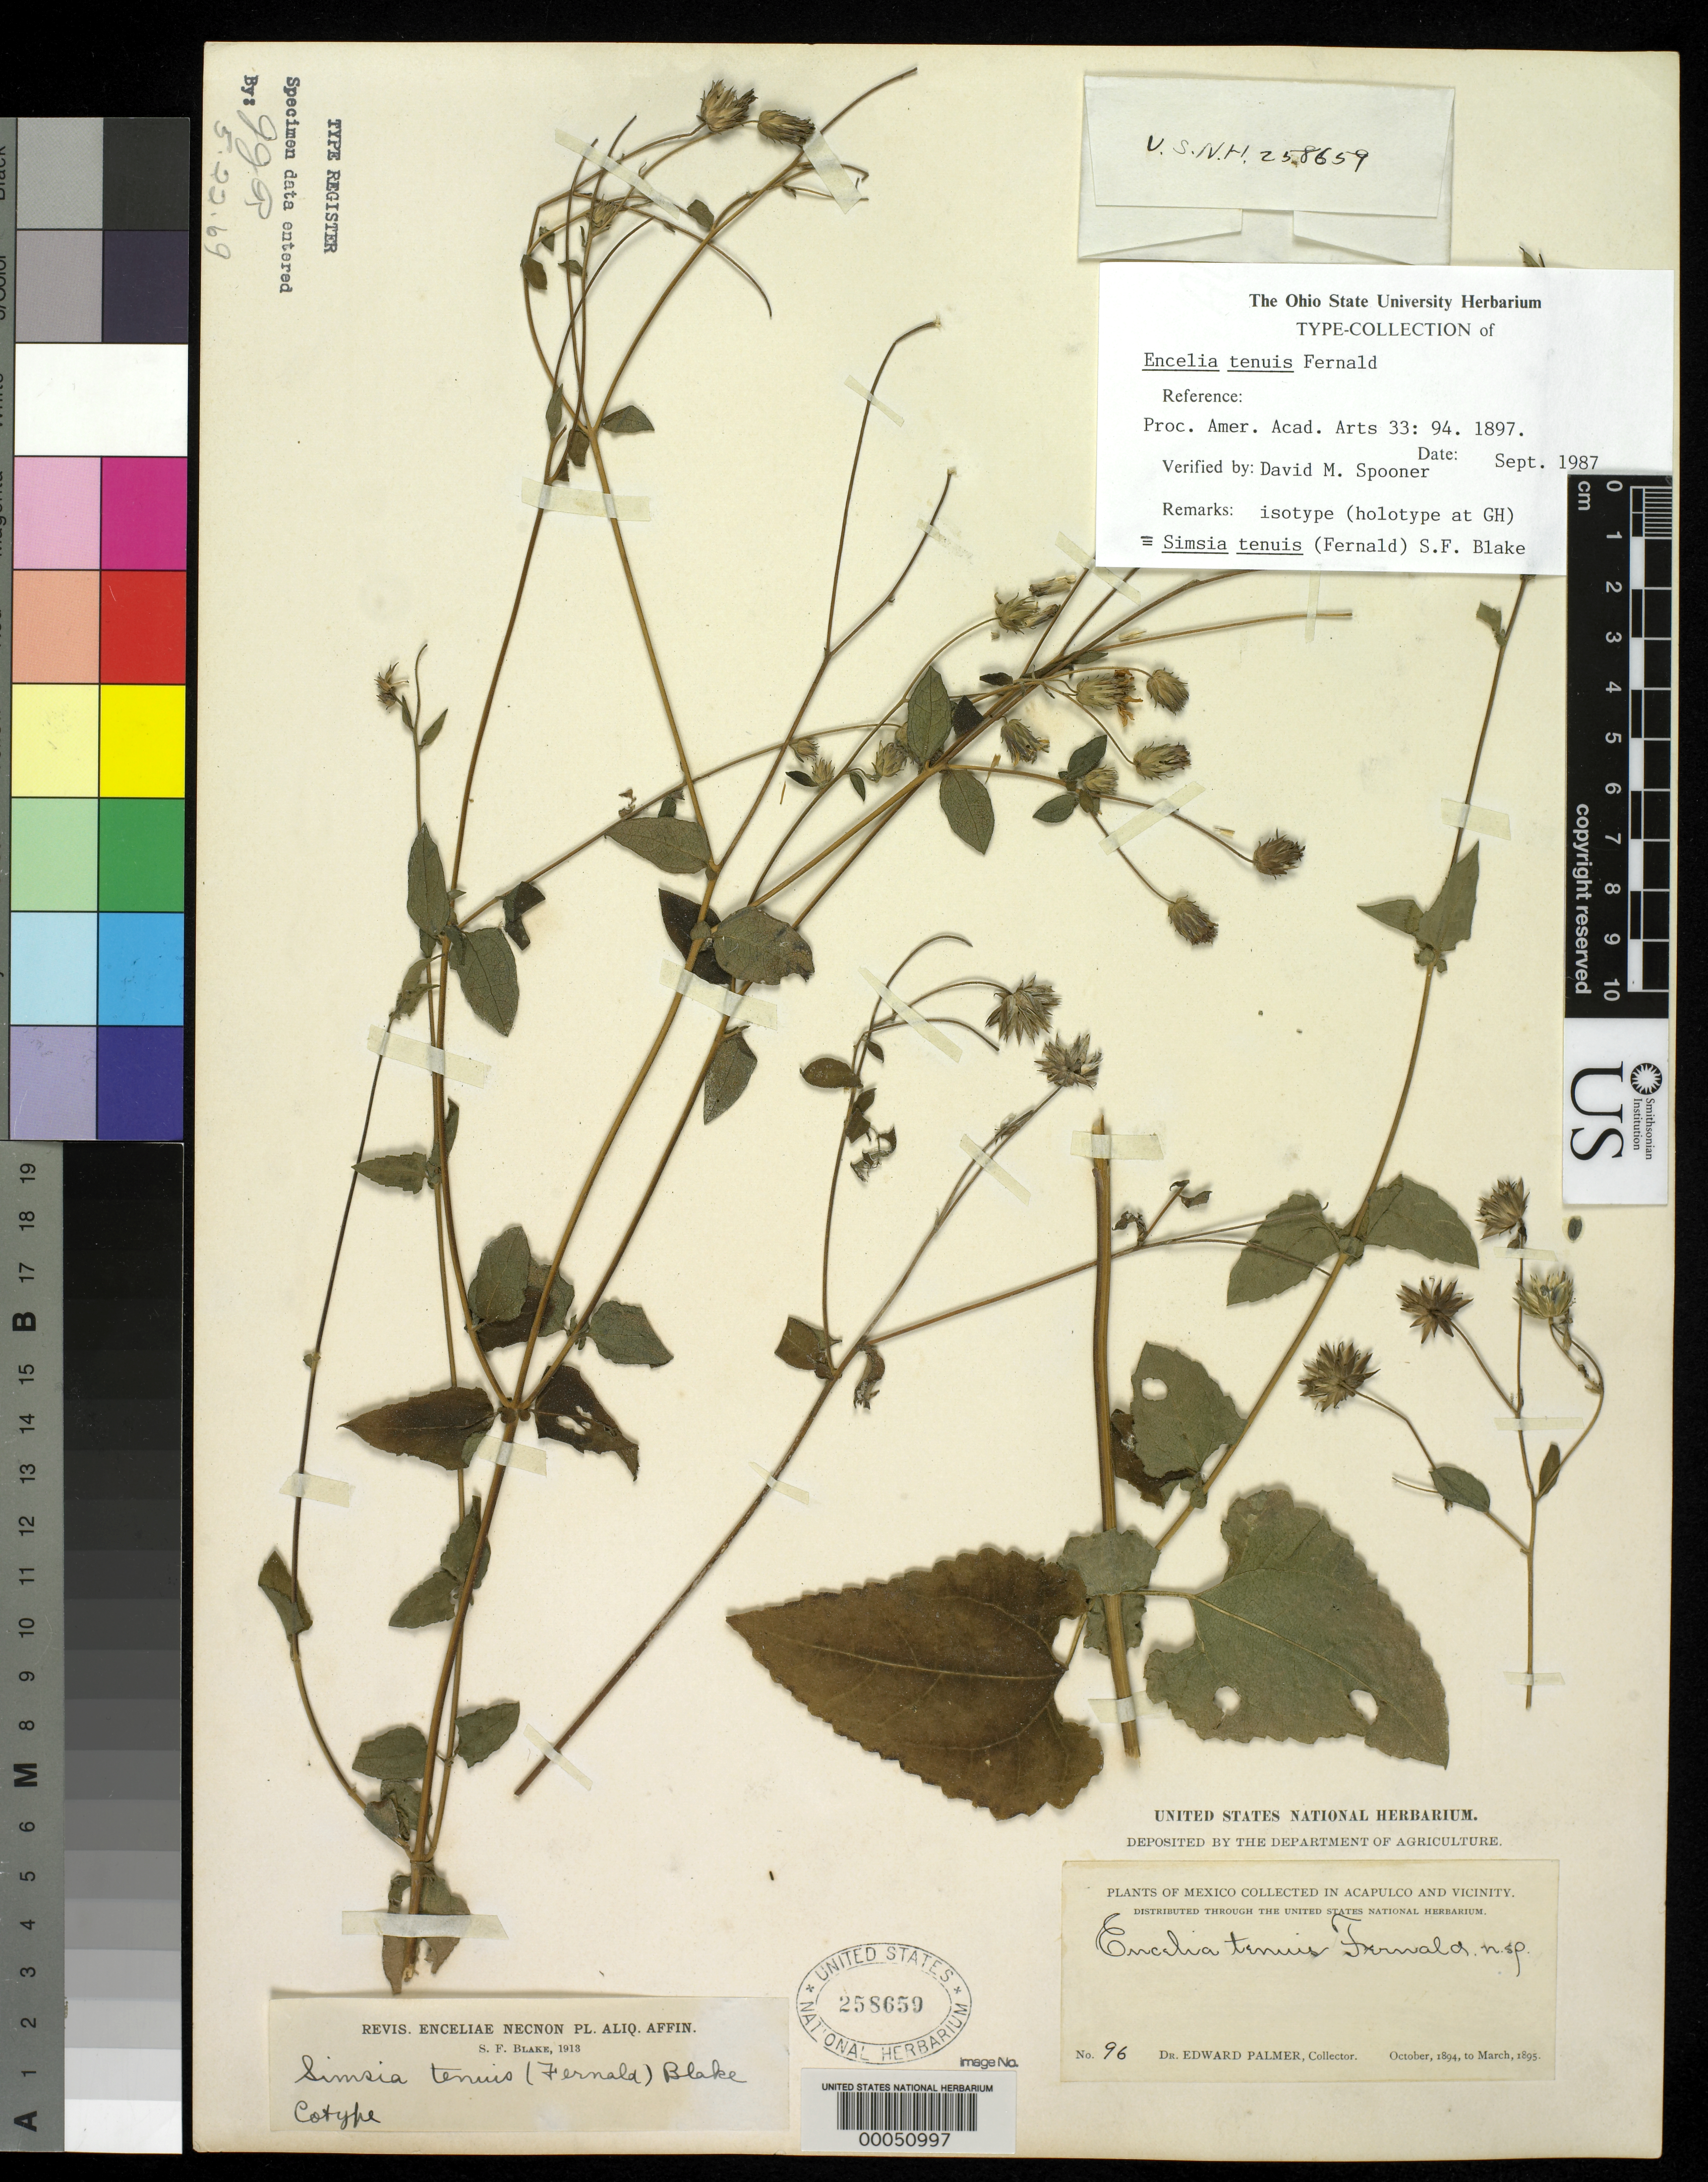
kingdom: Plantae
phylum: Tracheophyta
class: Magnoliopsida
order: Asterales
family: Asteraceae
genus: Encelia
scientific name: Encelia tenuis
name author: Fernald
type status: Isotype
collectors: E. Palmer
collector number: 96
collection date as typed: Nov 1894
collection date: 1894-11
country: Mexico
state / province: Guerrero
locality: Acapulco.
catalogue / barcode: US 258659